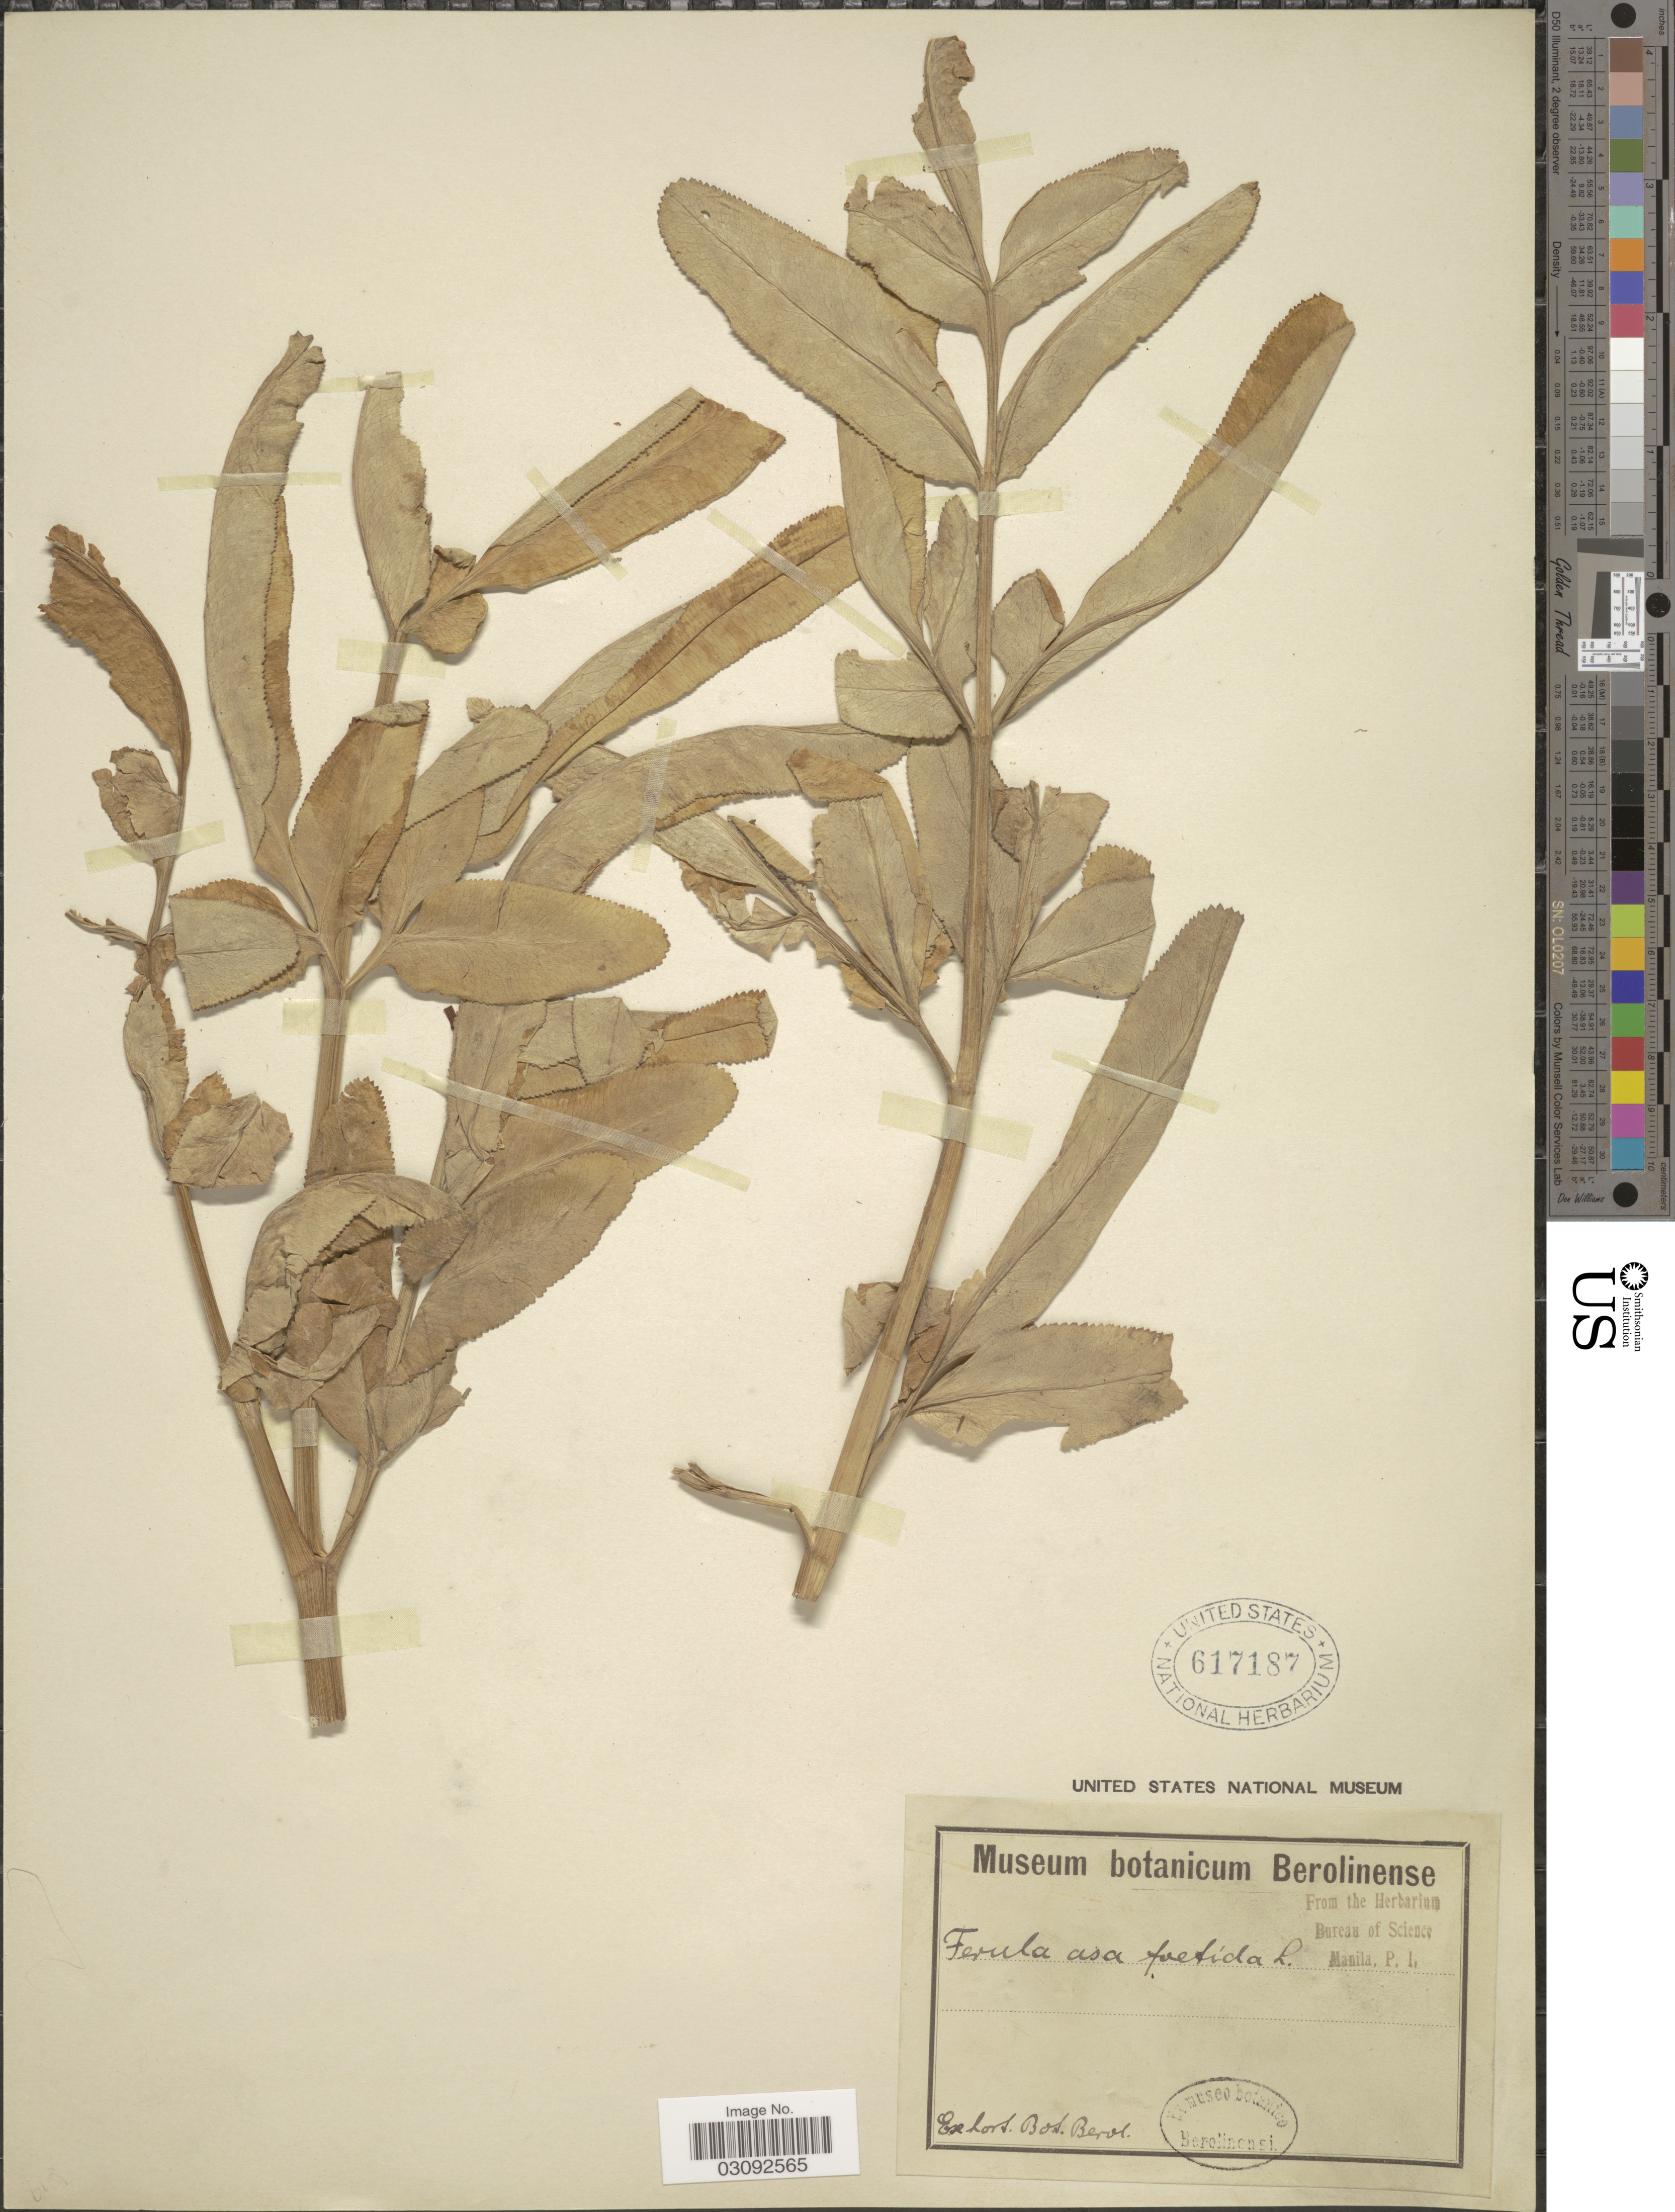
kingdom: Plantae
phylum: Tracheophyta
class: Magnoliopsida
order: Apiales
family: Apiaceae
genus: Ferula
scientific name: Ferula assa-foetida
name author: L.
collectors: Museum botanicum Berolinense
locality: Ex hort. Bot. Berol.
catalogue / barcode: US 617187